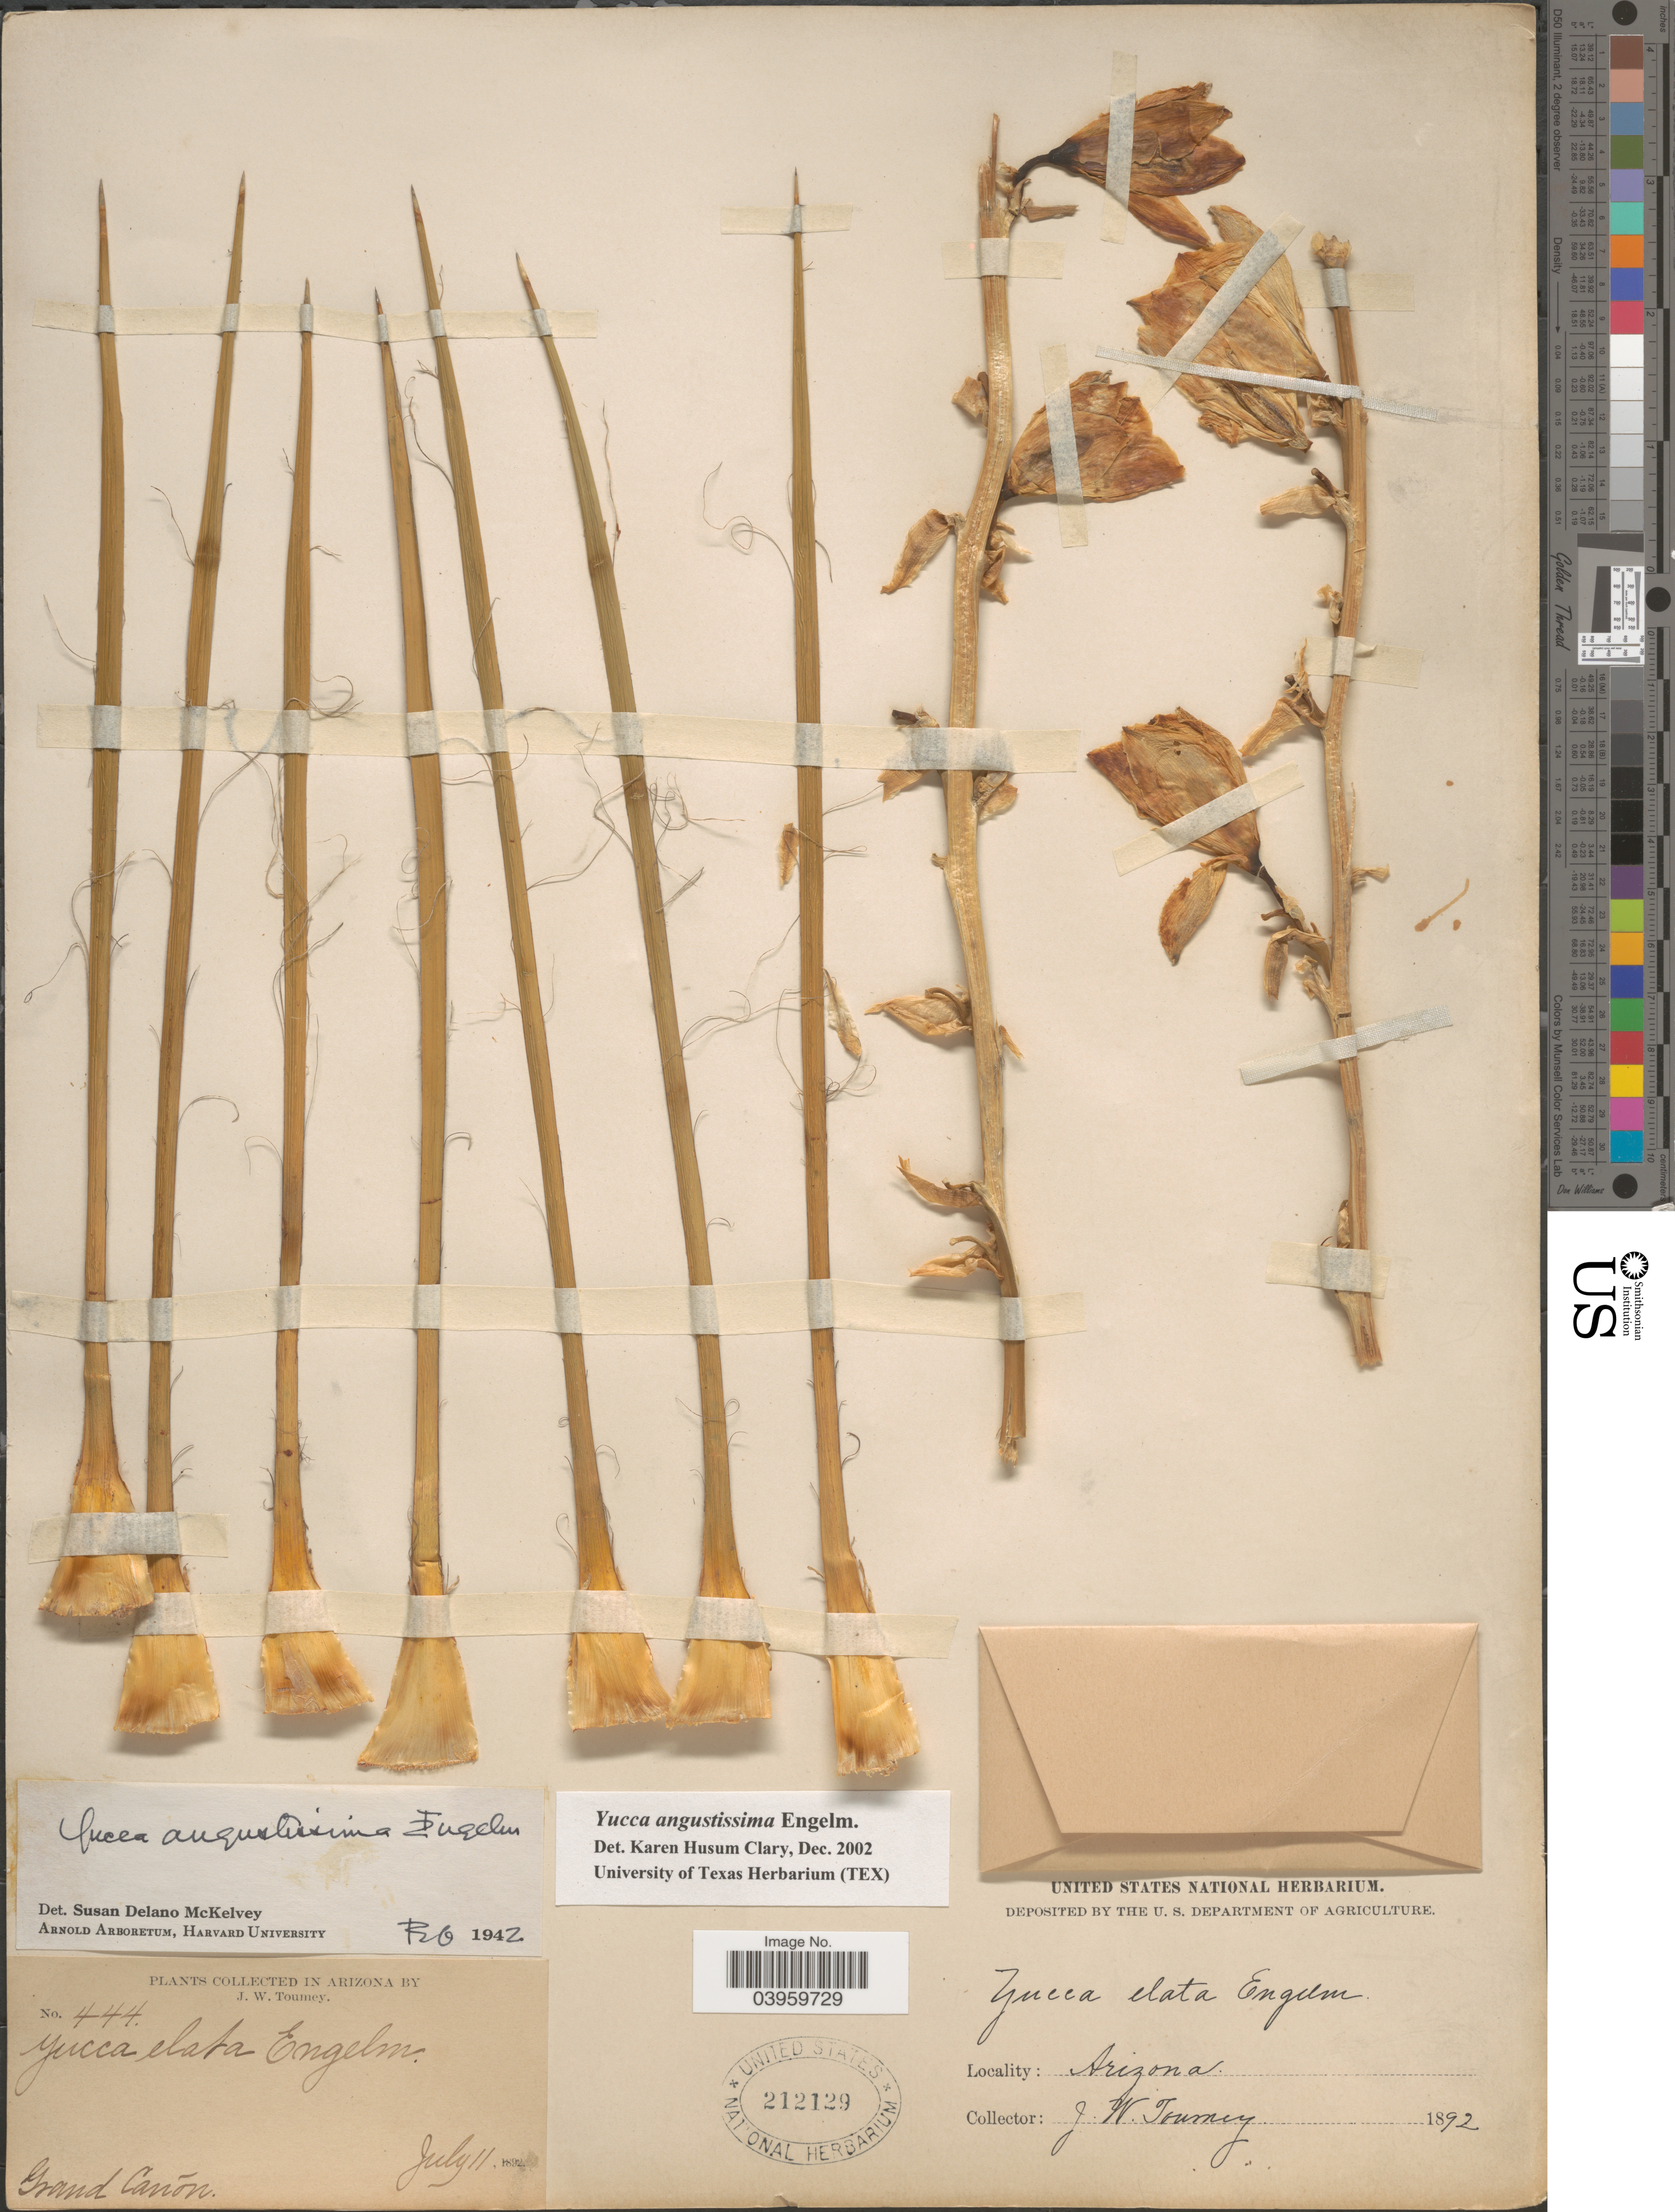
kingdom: Plantae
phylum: Tracheophyta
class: Liliopsida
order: Asparagales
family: Asparagaceae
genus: Yucca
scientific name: Yucca angustissima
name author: Engelm. ex Trel.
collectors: J. W. Toumey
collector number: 444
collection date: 1892-07-11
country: United States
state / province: Arizona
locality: Grand Cañon.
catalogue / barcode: US 212129